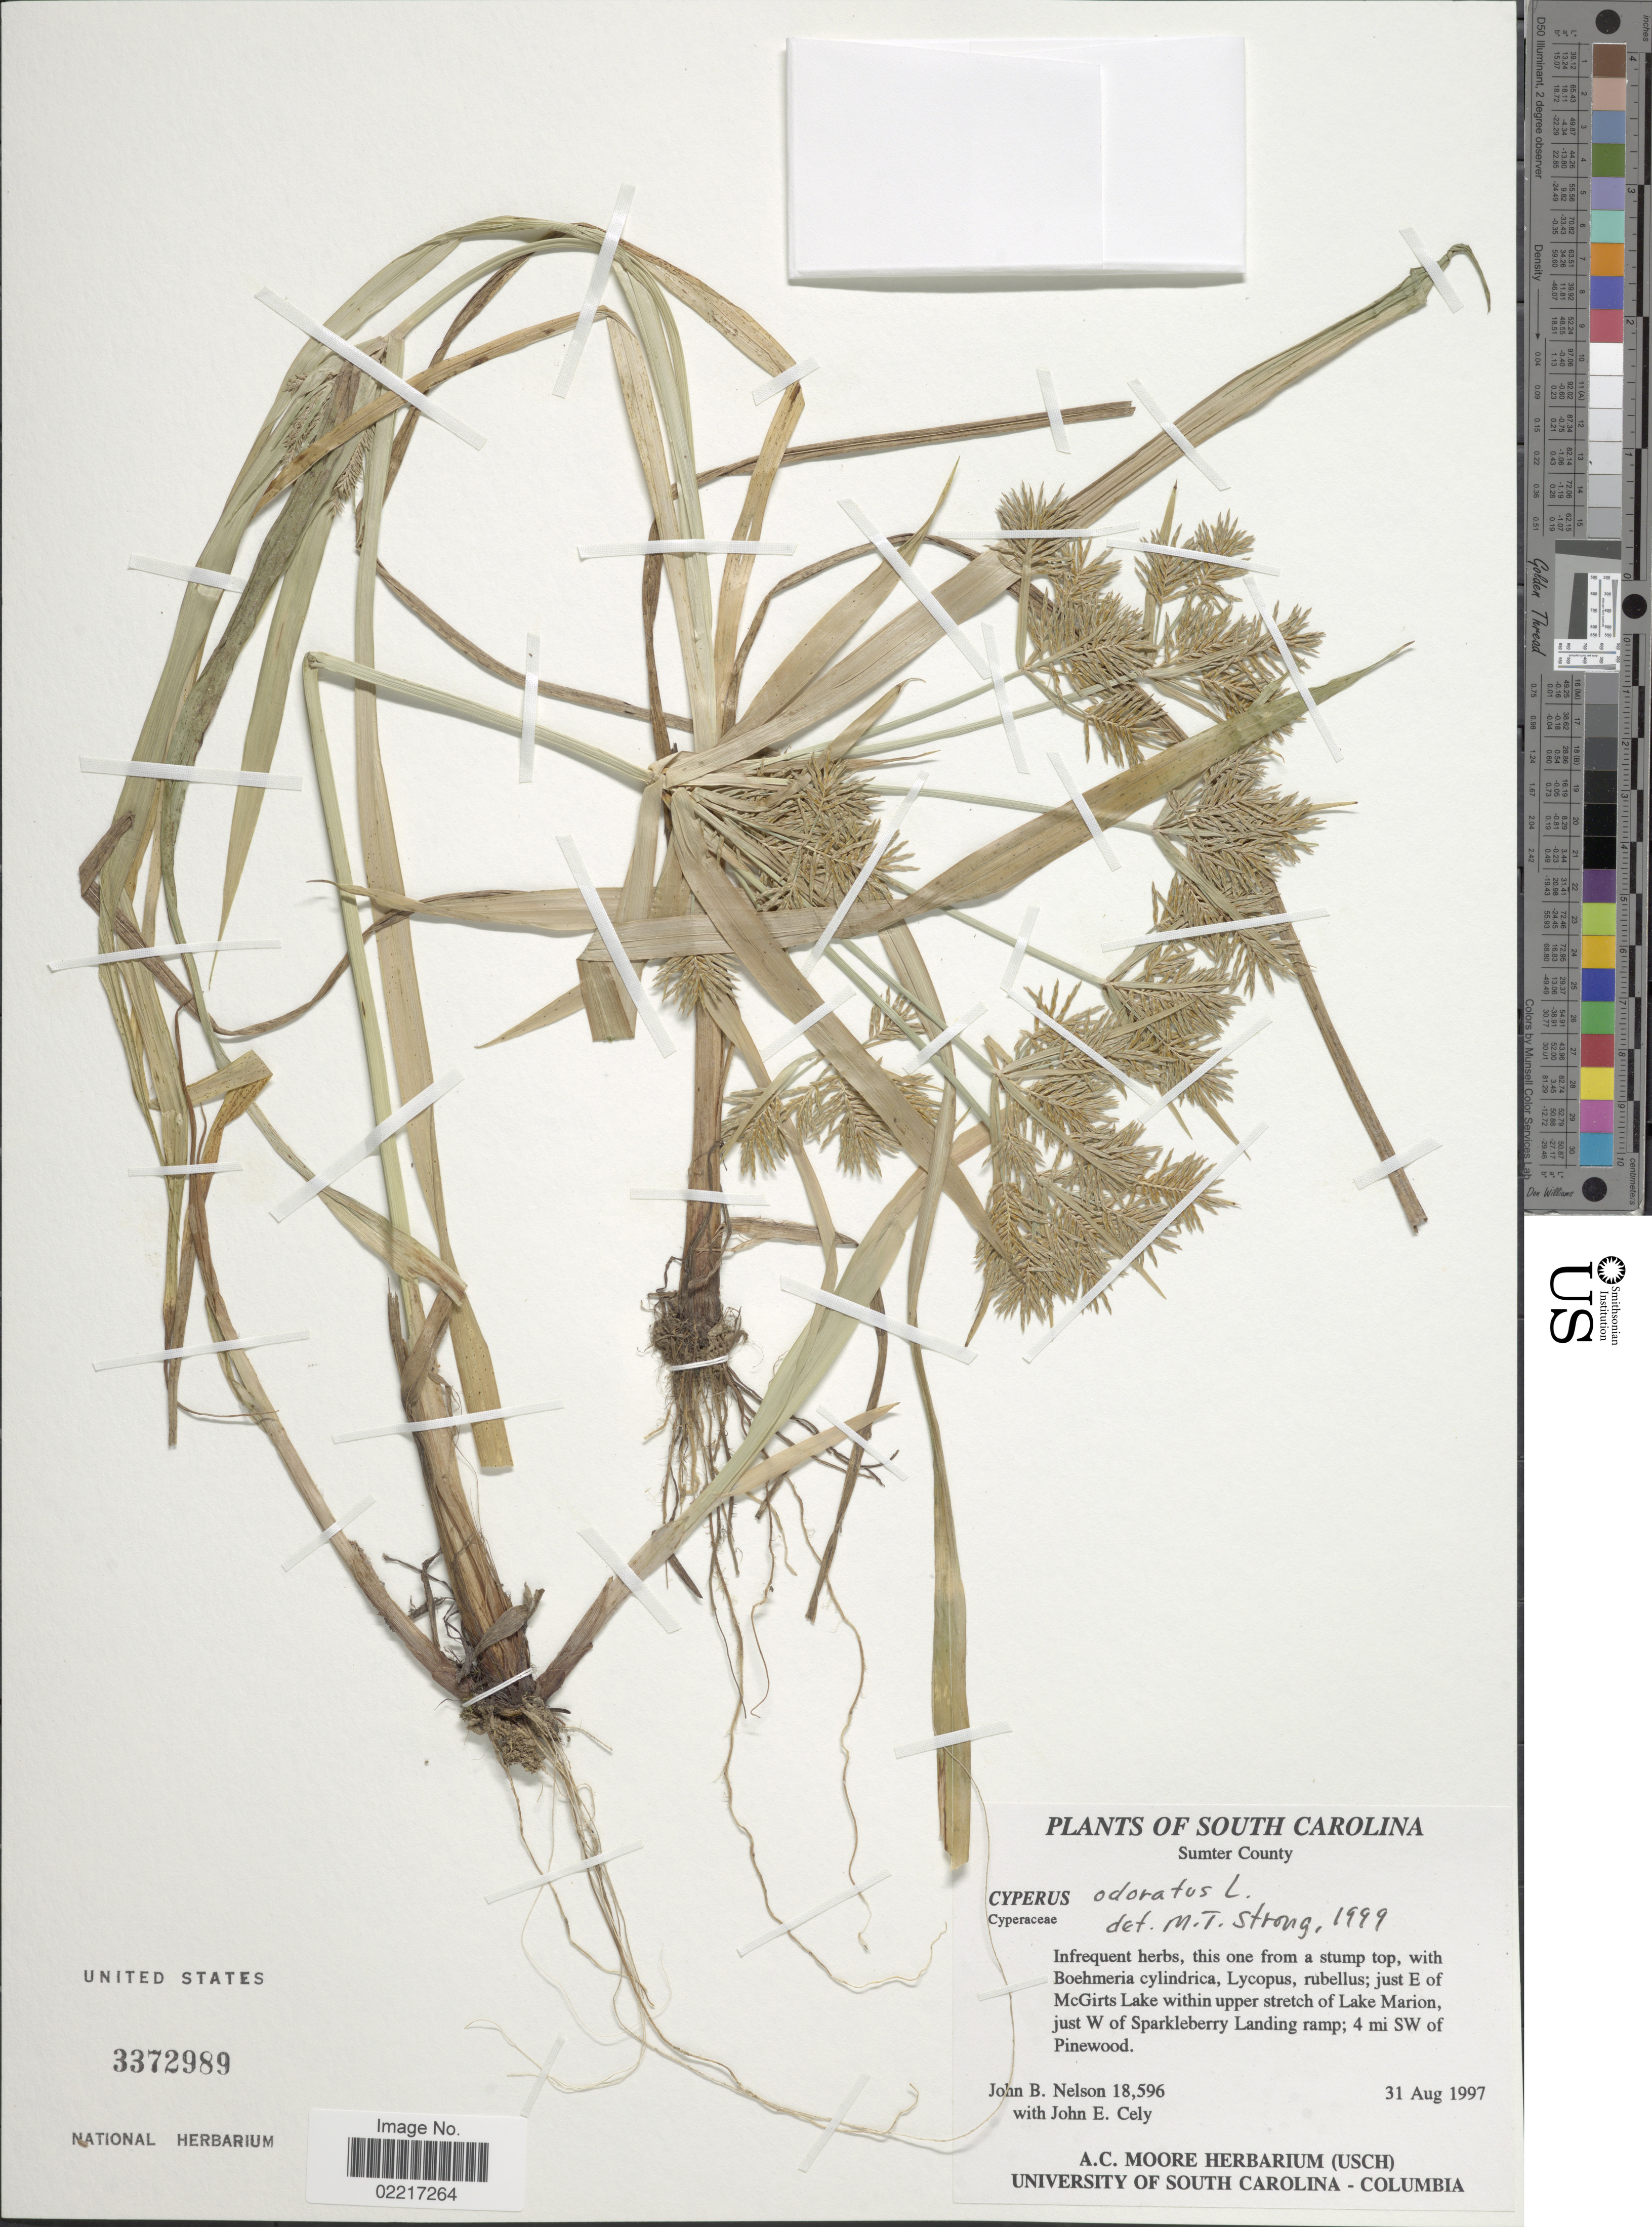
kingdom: Plantae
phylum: Tracheophyta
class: Liliopsida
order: Poales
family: Cyperaceae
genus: Cyperus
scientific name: Cyperus odoratus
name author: L.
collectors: J. B. Nelson & J. Cely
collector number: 18596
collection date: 1997-08-31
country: United States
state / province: South Carolina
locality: Sumter County, Just E of McGirts Lake within upper stretch of Lake Marion, just W. of Sparkleberry Landing ramp; 4 mi. SW of Pinewood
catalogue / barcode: US 3372989